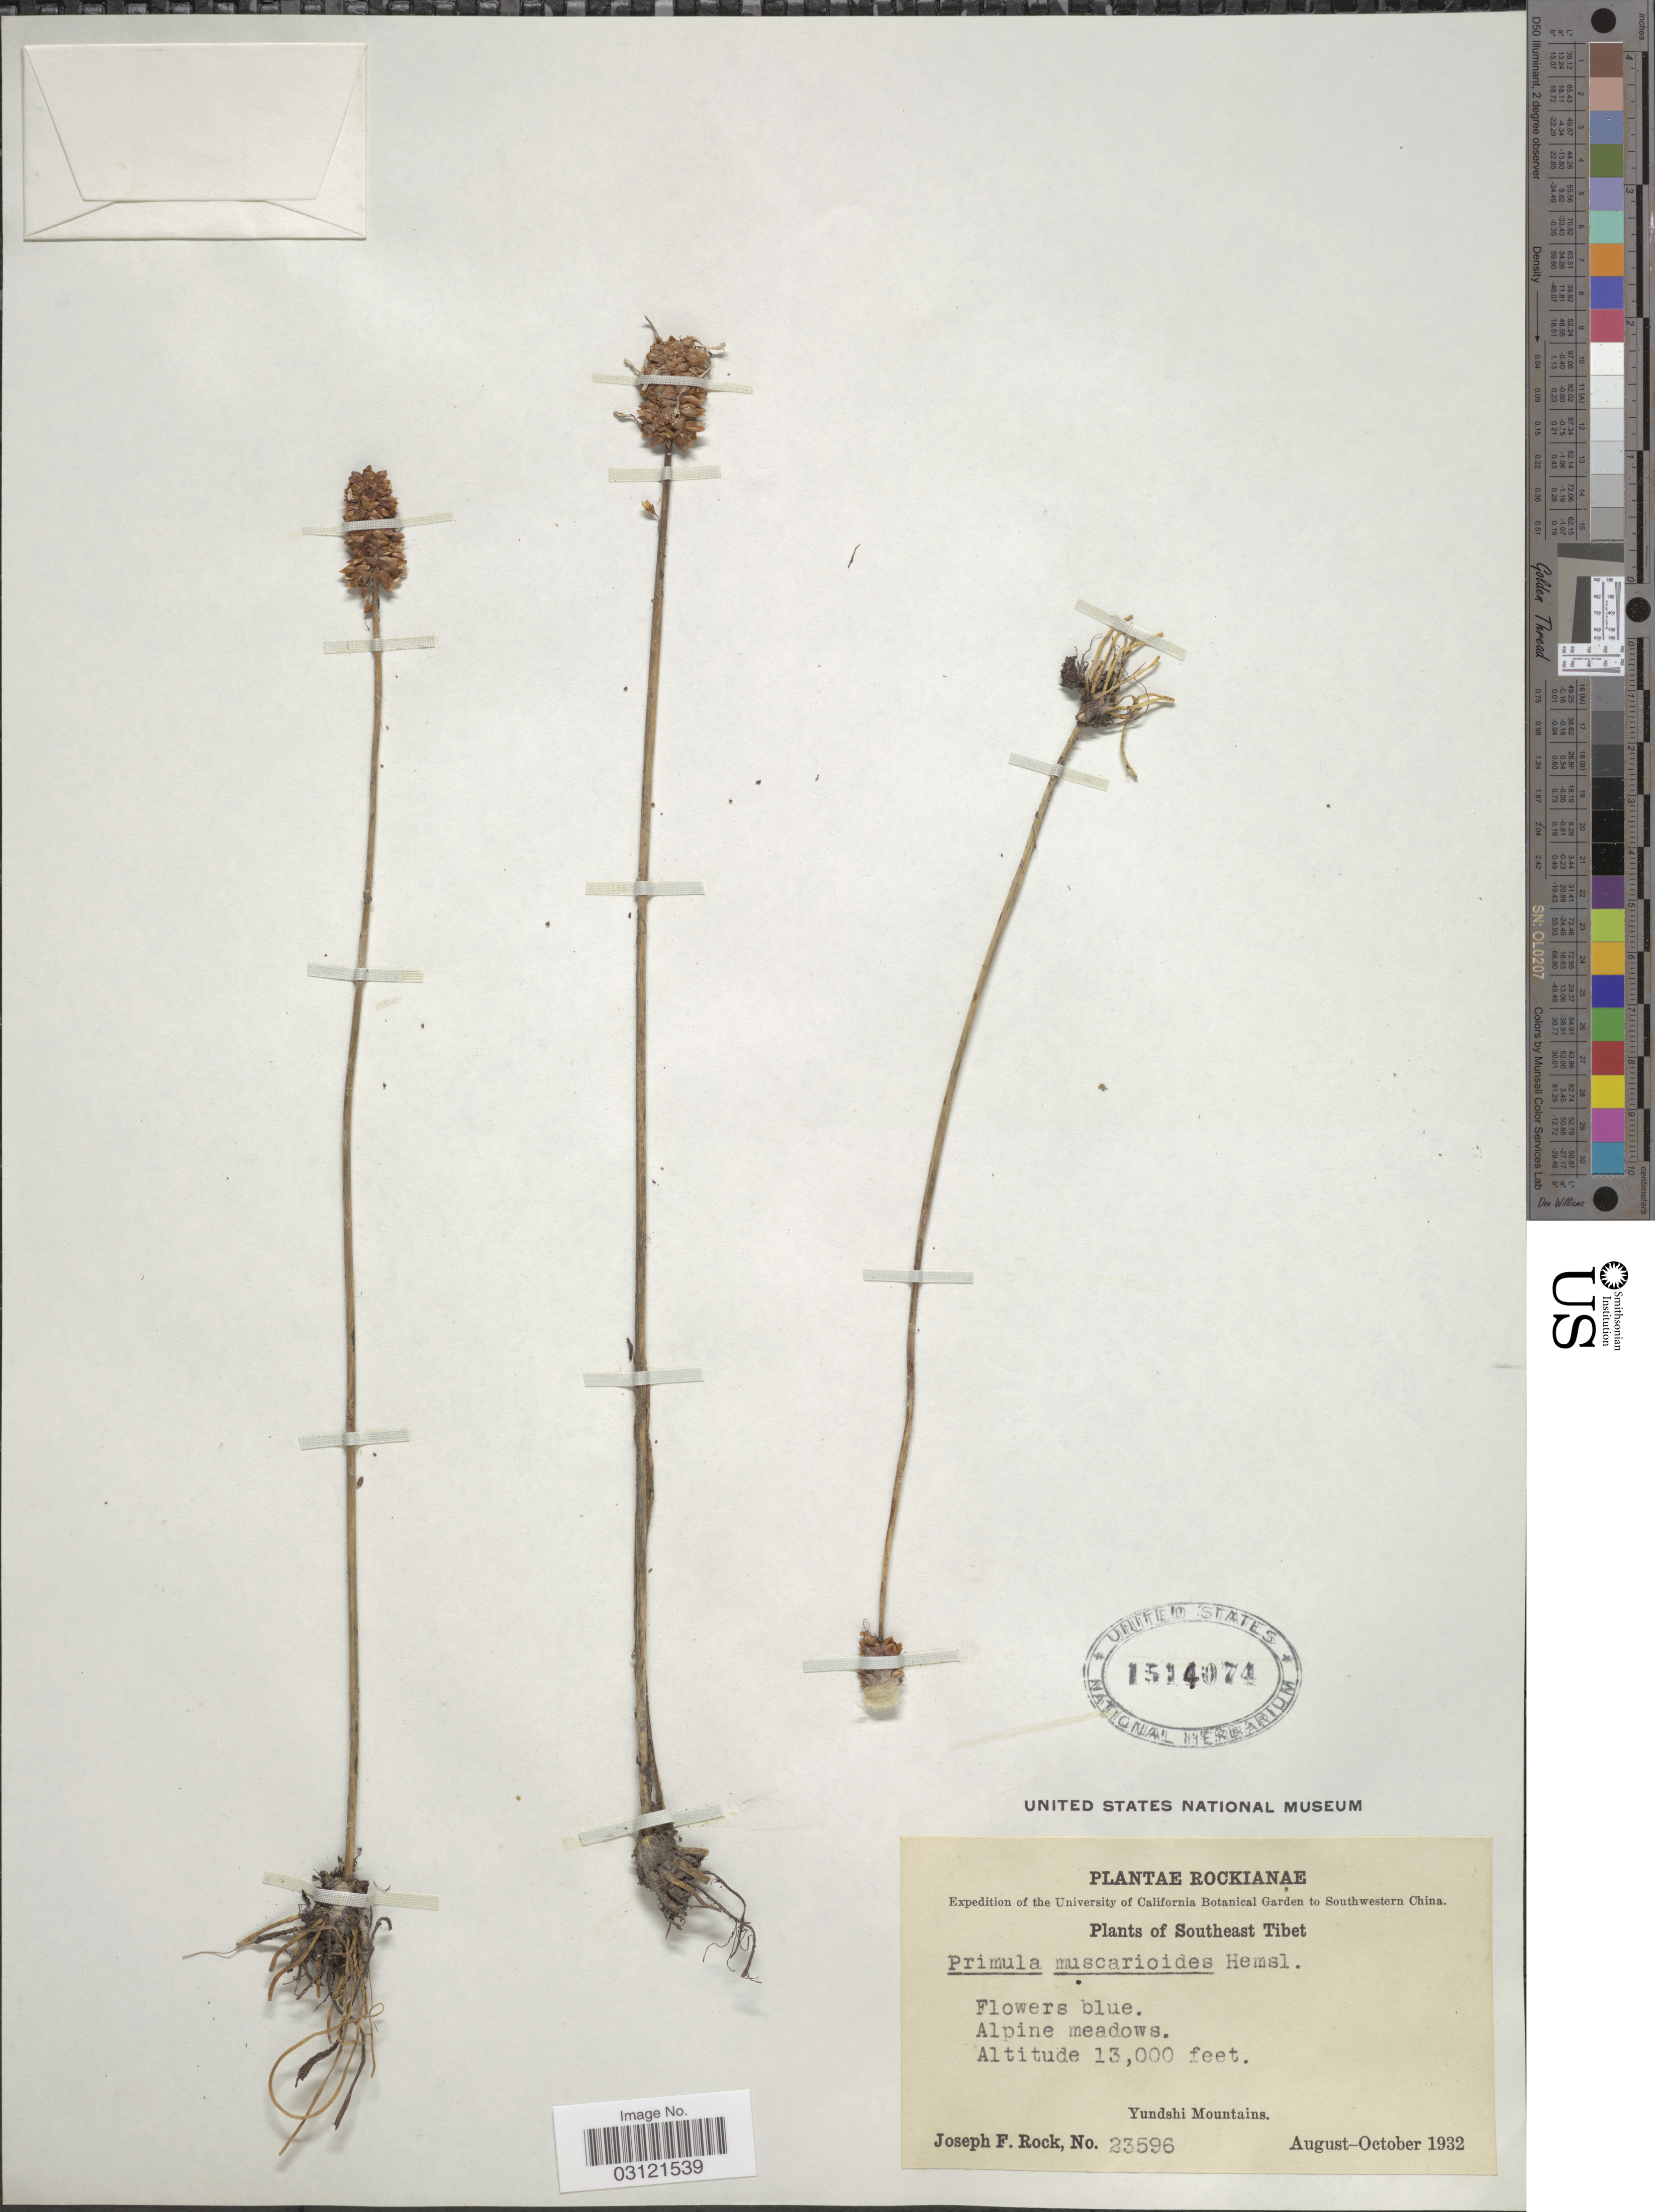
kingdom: Plantae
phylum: Tracheophyta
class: Magnoliopsida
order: Ericales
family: Primulaceae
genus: Primula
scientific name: Primula muscarioides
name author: Hemsl.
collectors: J. F. Rock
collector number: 23596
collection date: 1932-08/1932-10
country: China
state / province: Xizang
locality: Southwestern China. Southeast Tibet. Alpine meadows. Yundshi Mountains.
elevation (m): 3962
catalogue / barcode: US 1514074